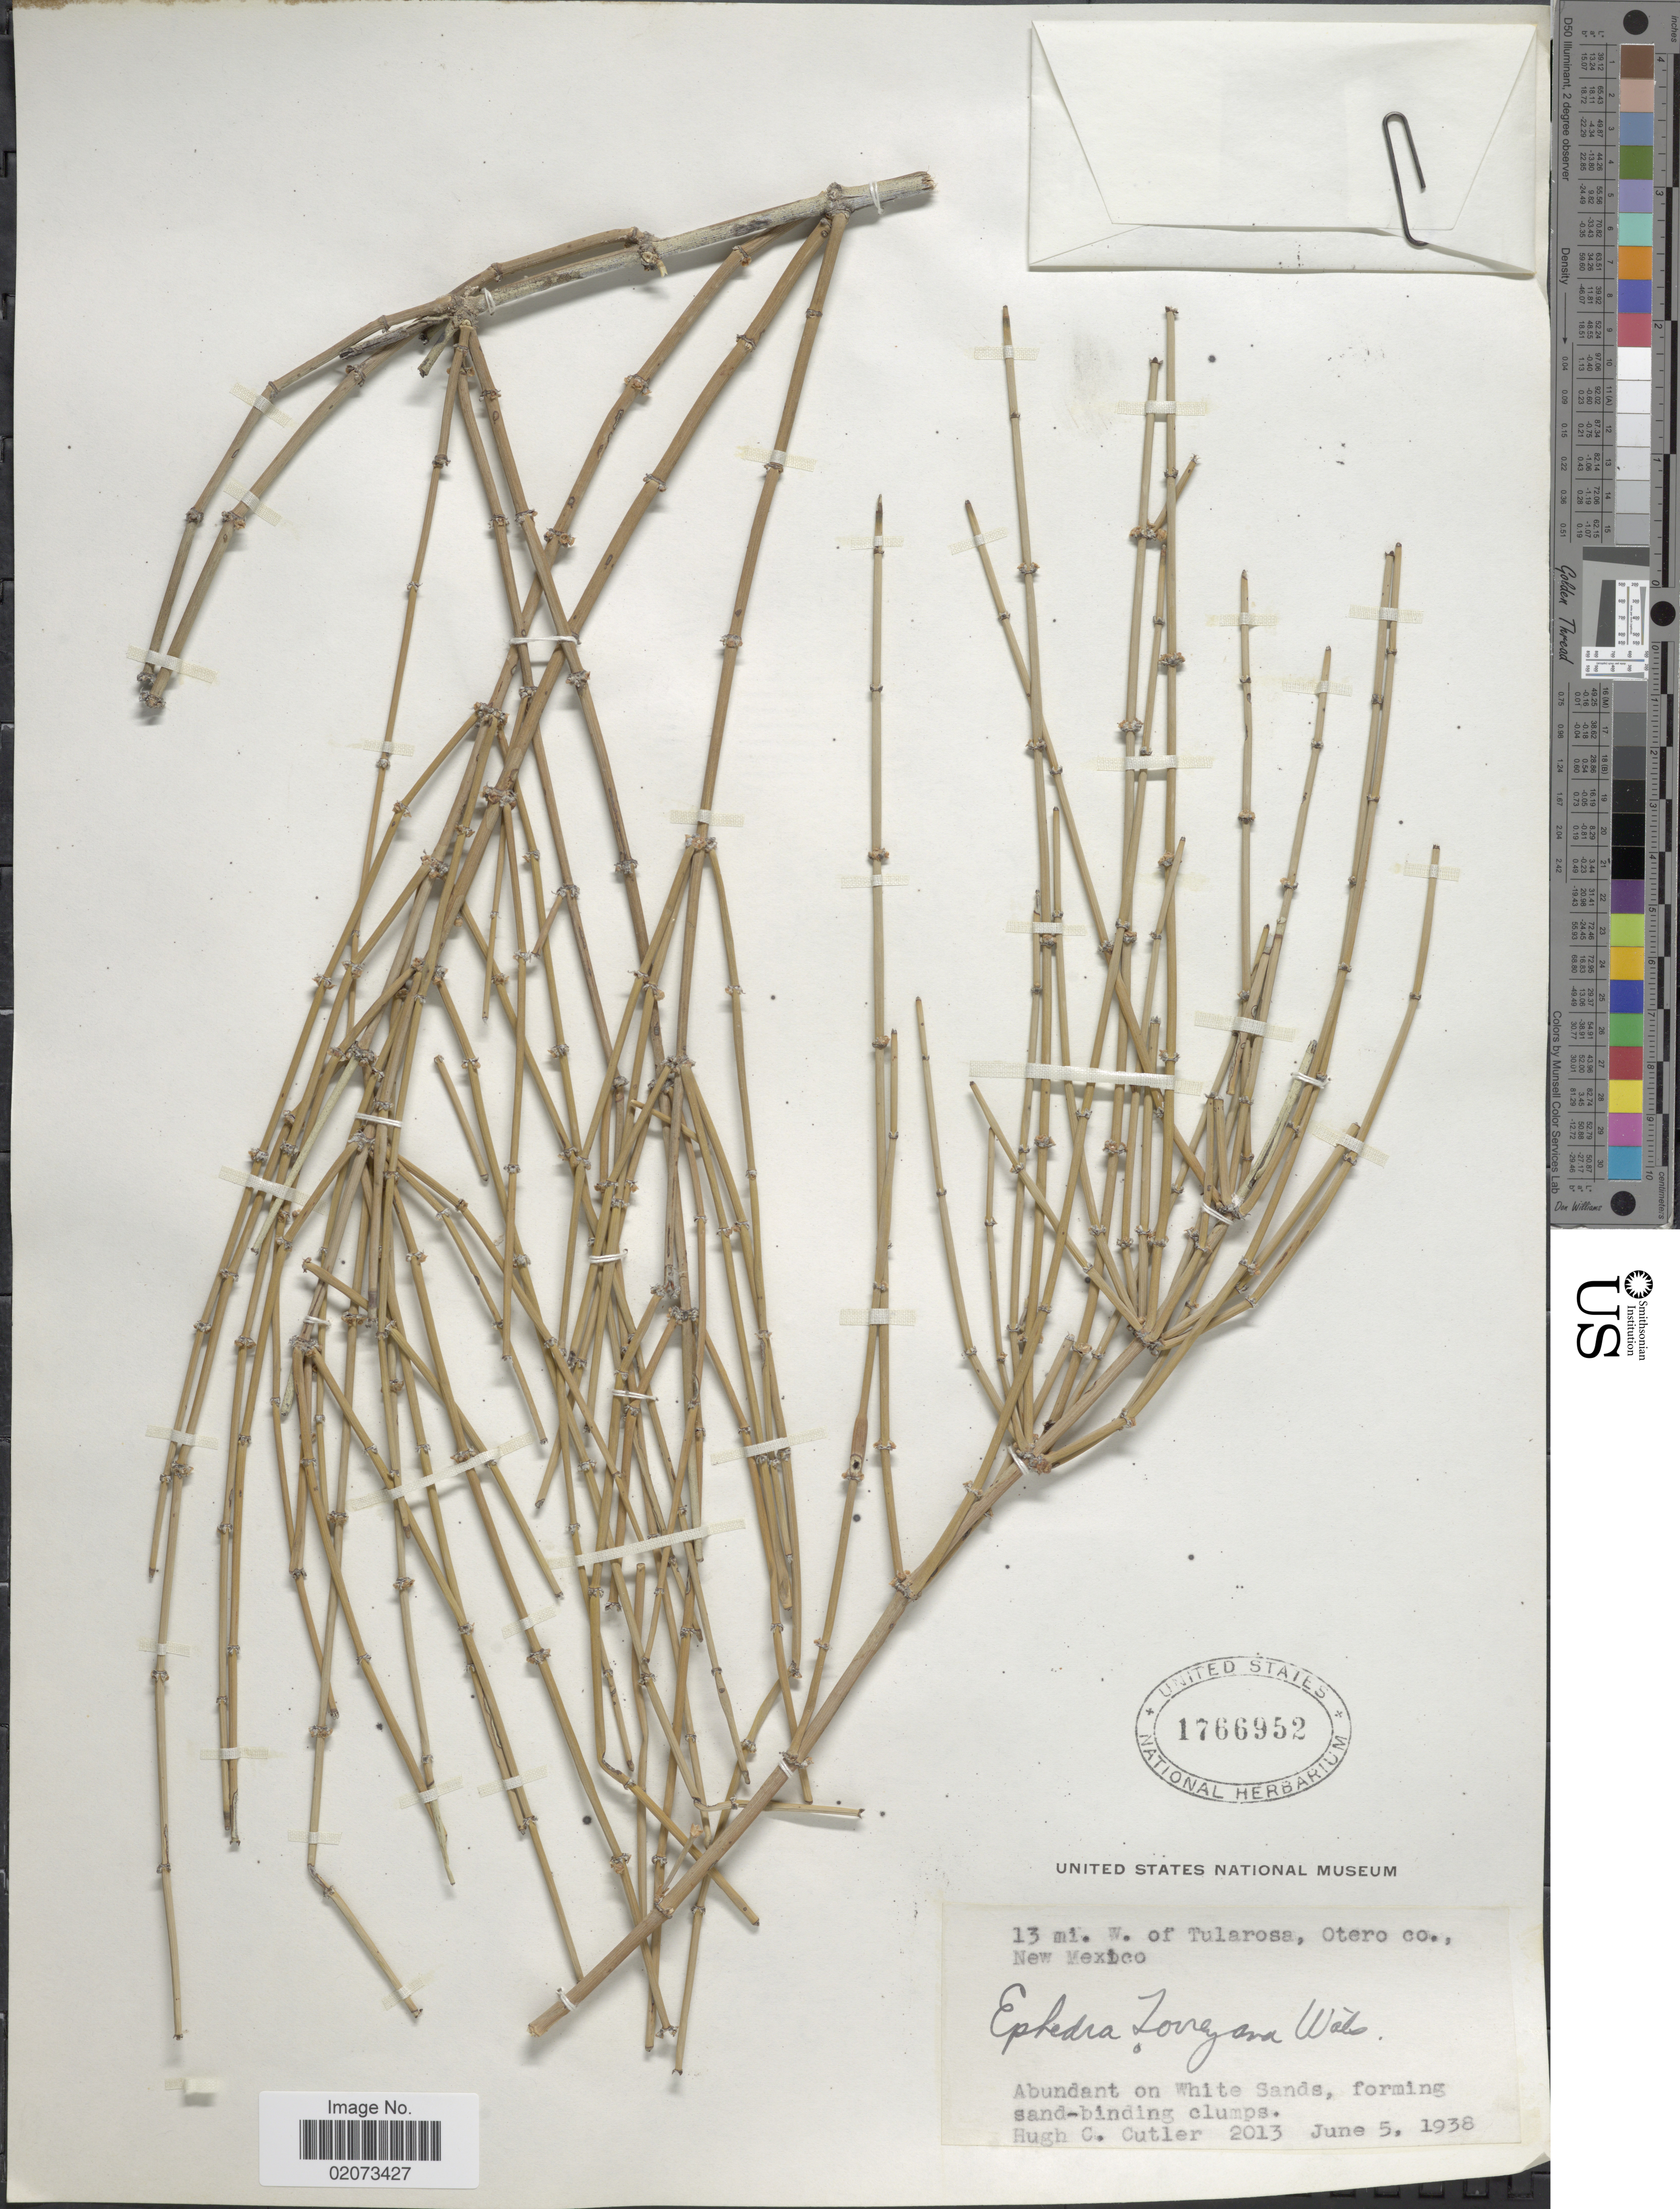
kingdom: Plantae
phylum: Tracheophyta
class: Gnetopsida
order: Ephedrales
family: Ephedraceae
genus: Ephedra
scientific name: Ephedra torreyana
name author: S. Watson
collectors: H. C. Cutler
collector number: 2013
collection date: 1938-06-05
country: United States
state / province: New Mexico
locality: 13 mi. W. of Tularosa, Otero co., New Mexico.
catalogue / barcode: US 1766952